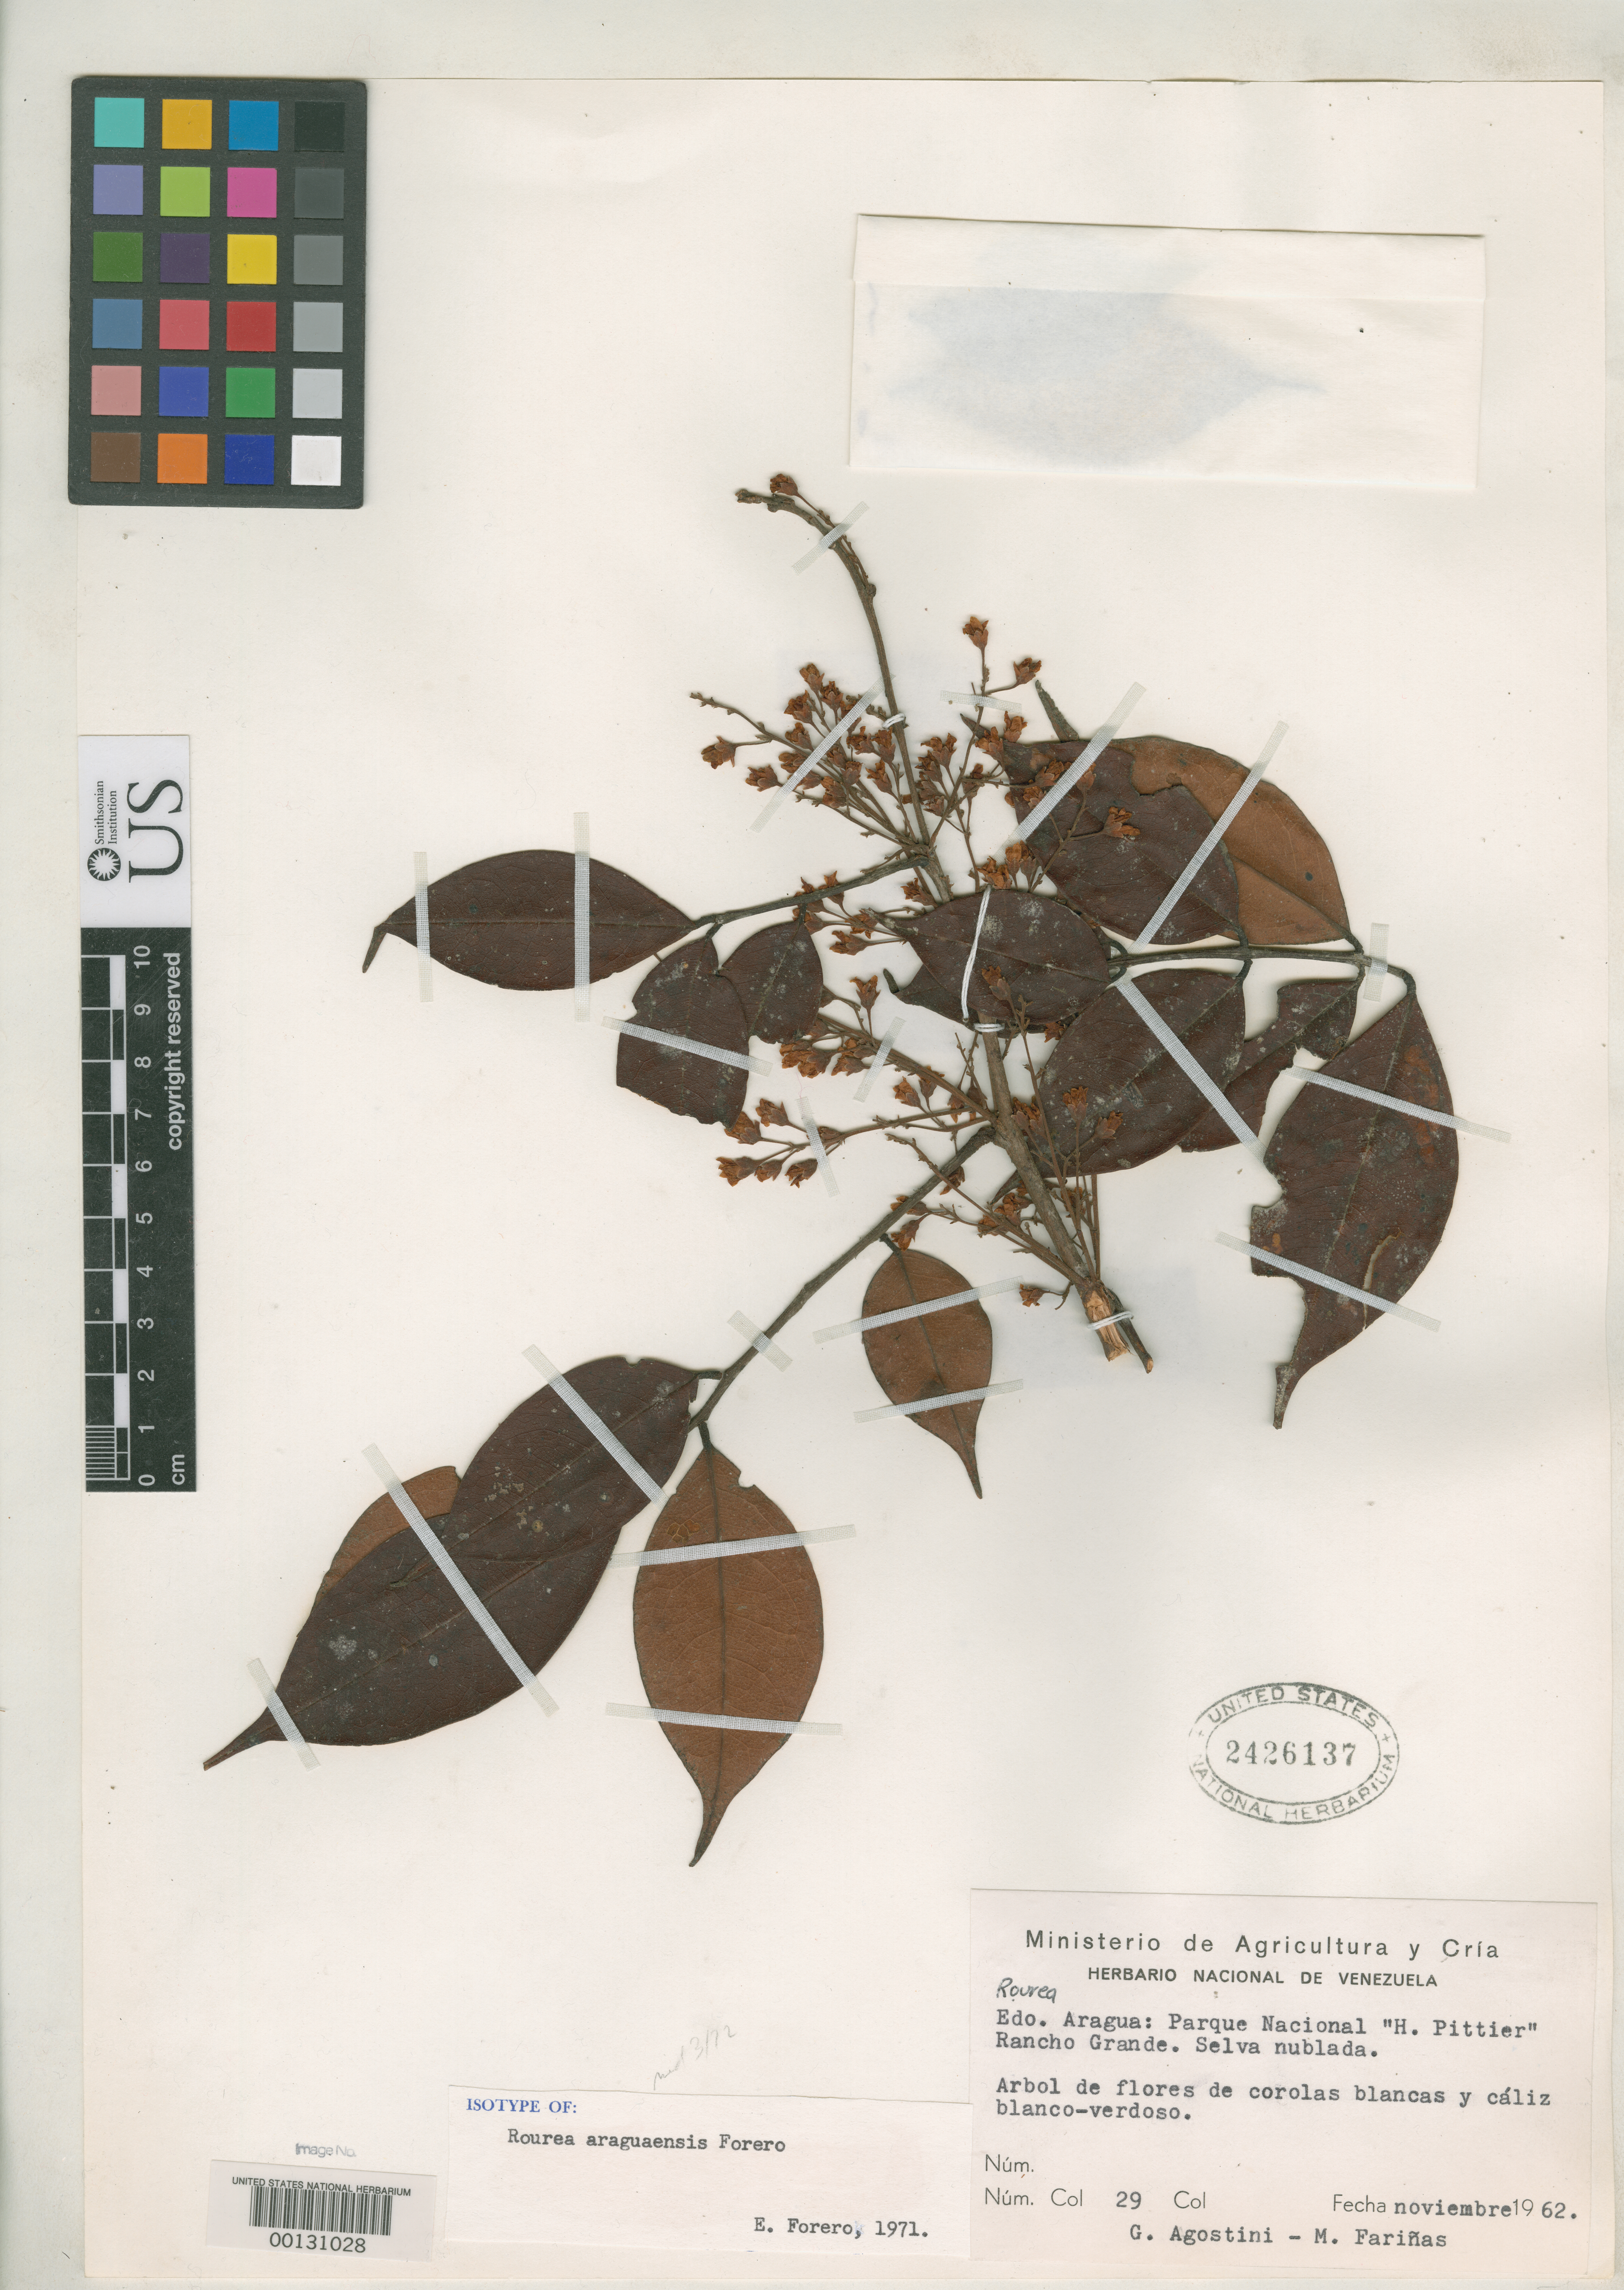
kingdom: Plantae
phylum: Tracheophyta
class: Magnoliopsida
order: Oxalidales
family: Connaraceae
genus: Rourea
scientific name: Rourea araguaensis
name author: Forero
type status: Isotype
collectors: G. Agostini & M. Fariñas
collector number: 29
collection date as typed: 29 Nov 1962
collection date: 1962-11-29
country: Venezuela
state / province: Aragua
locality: Parque Nacional "H. Pittier", Rancho Grande.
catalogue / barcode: US 2426137